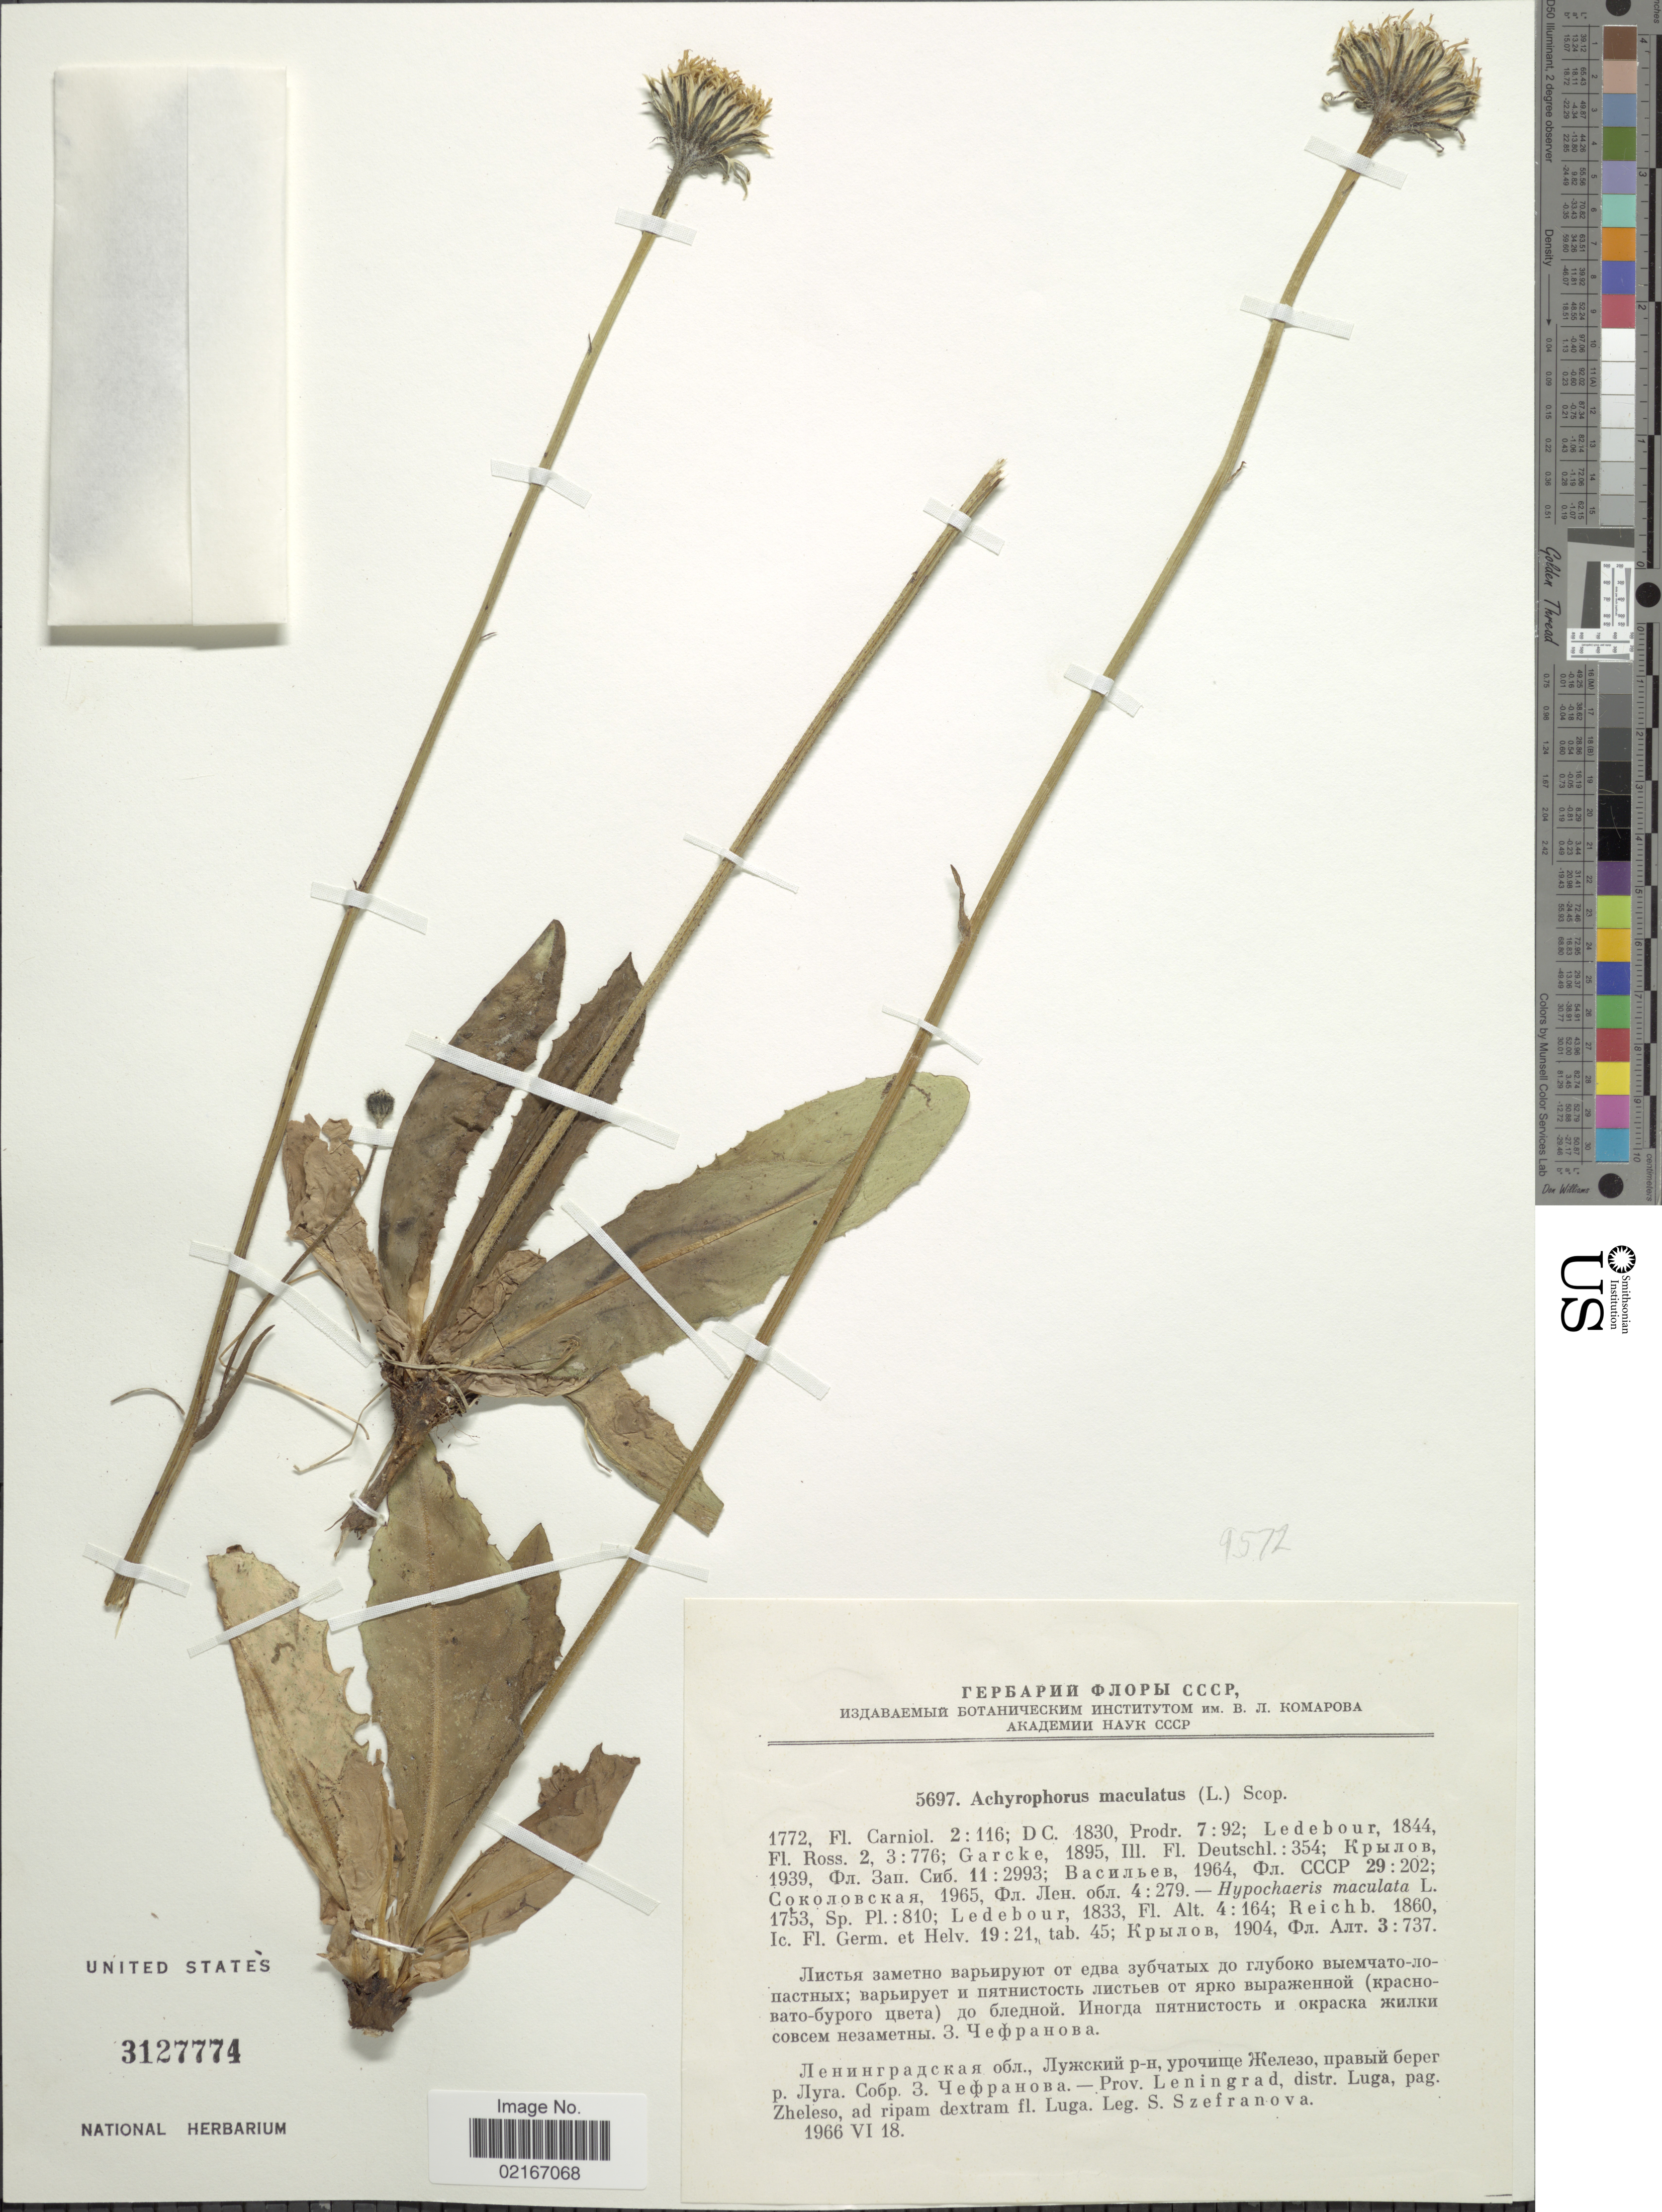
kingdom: Plantae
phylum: Tracheophyta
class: Magnoliopsida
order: Asterales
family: Asteraceae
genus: Hypochaeris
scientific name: Hypochaeris maculata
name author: L.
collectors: S. Szefranova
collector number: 5697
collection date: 1966-06-18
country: Russian Federation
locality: Prov. Leningrad, distr. Luga, pag. Zheleso, ad ripam dextram fl. Luga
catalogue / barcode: US 3127774